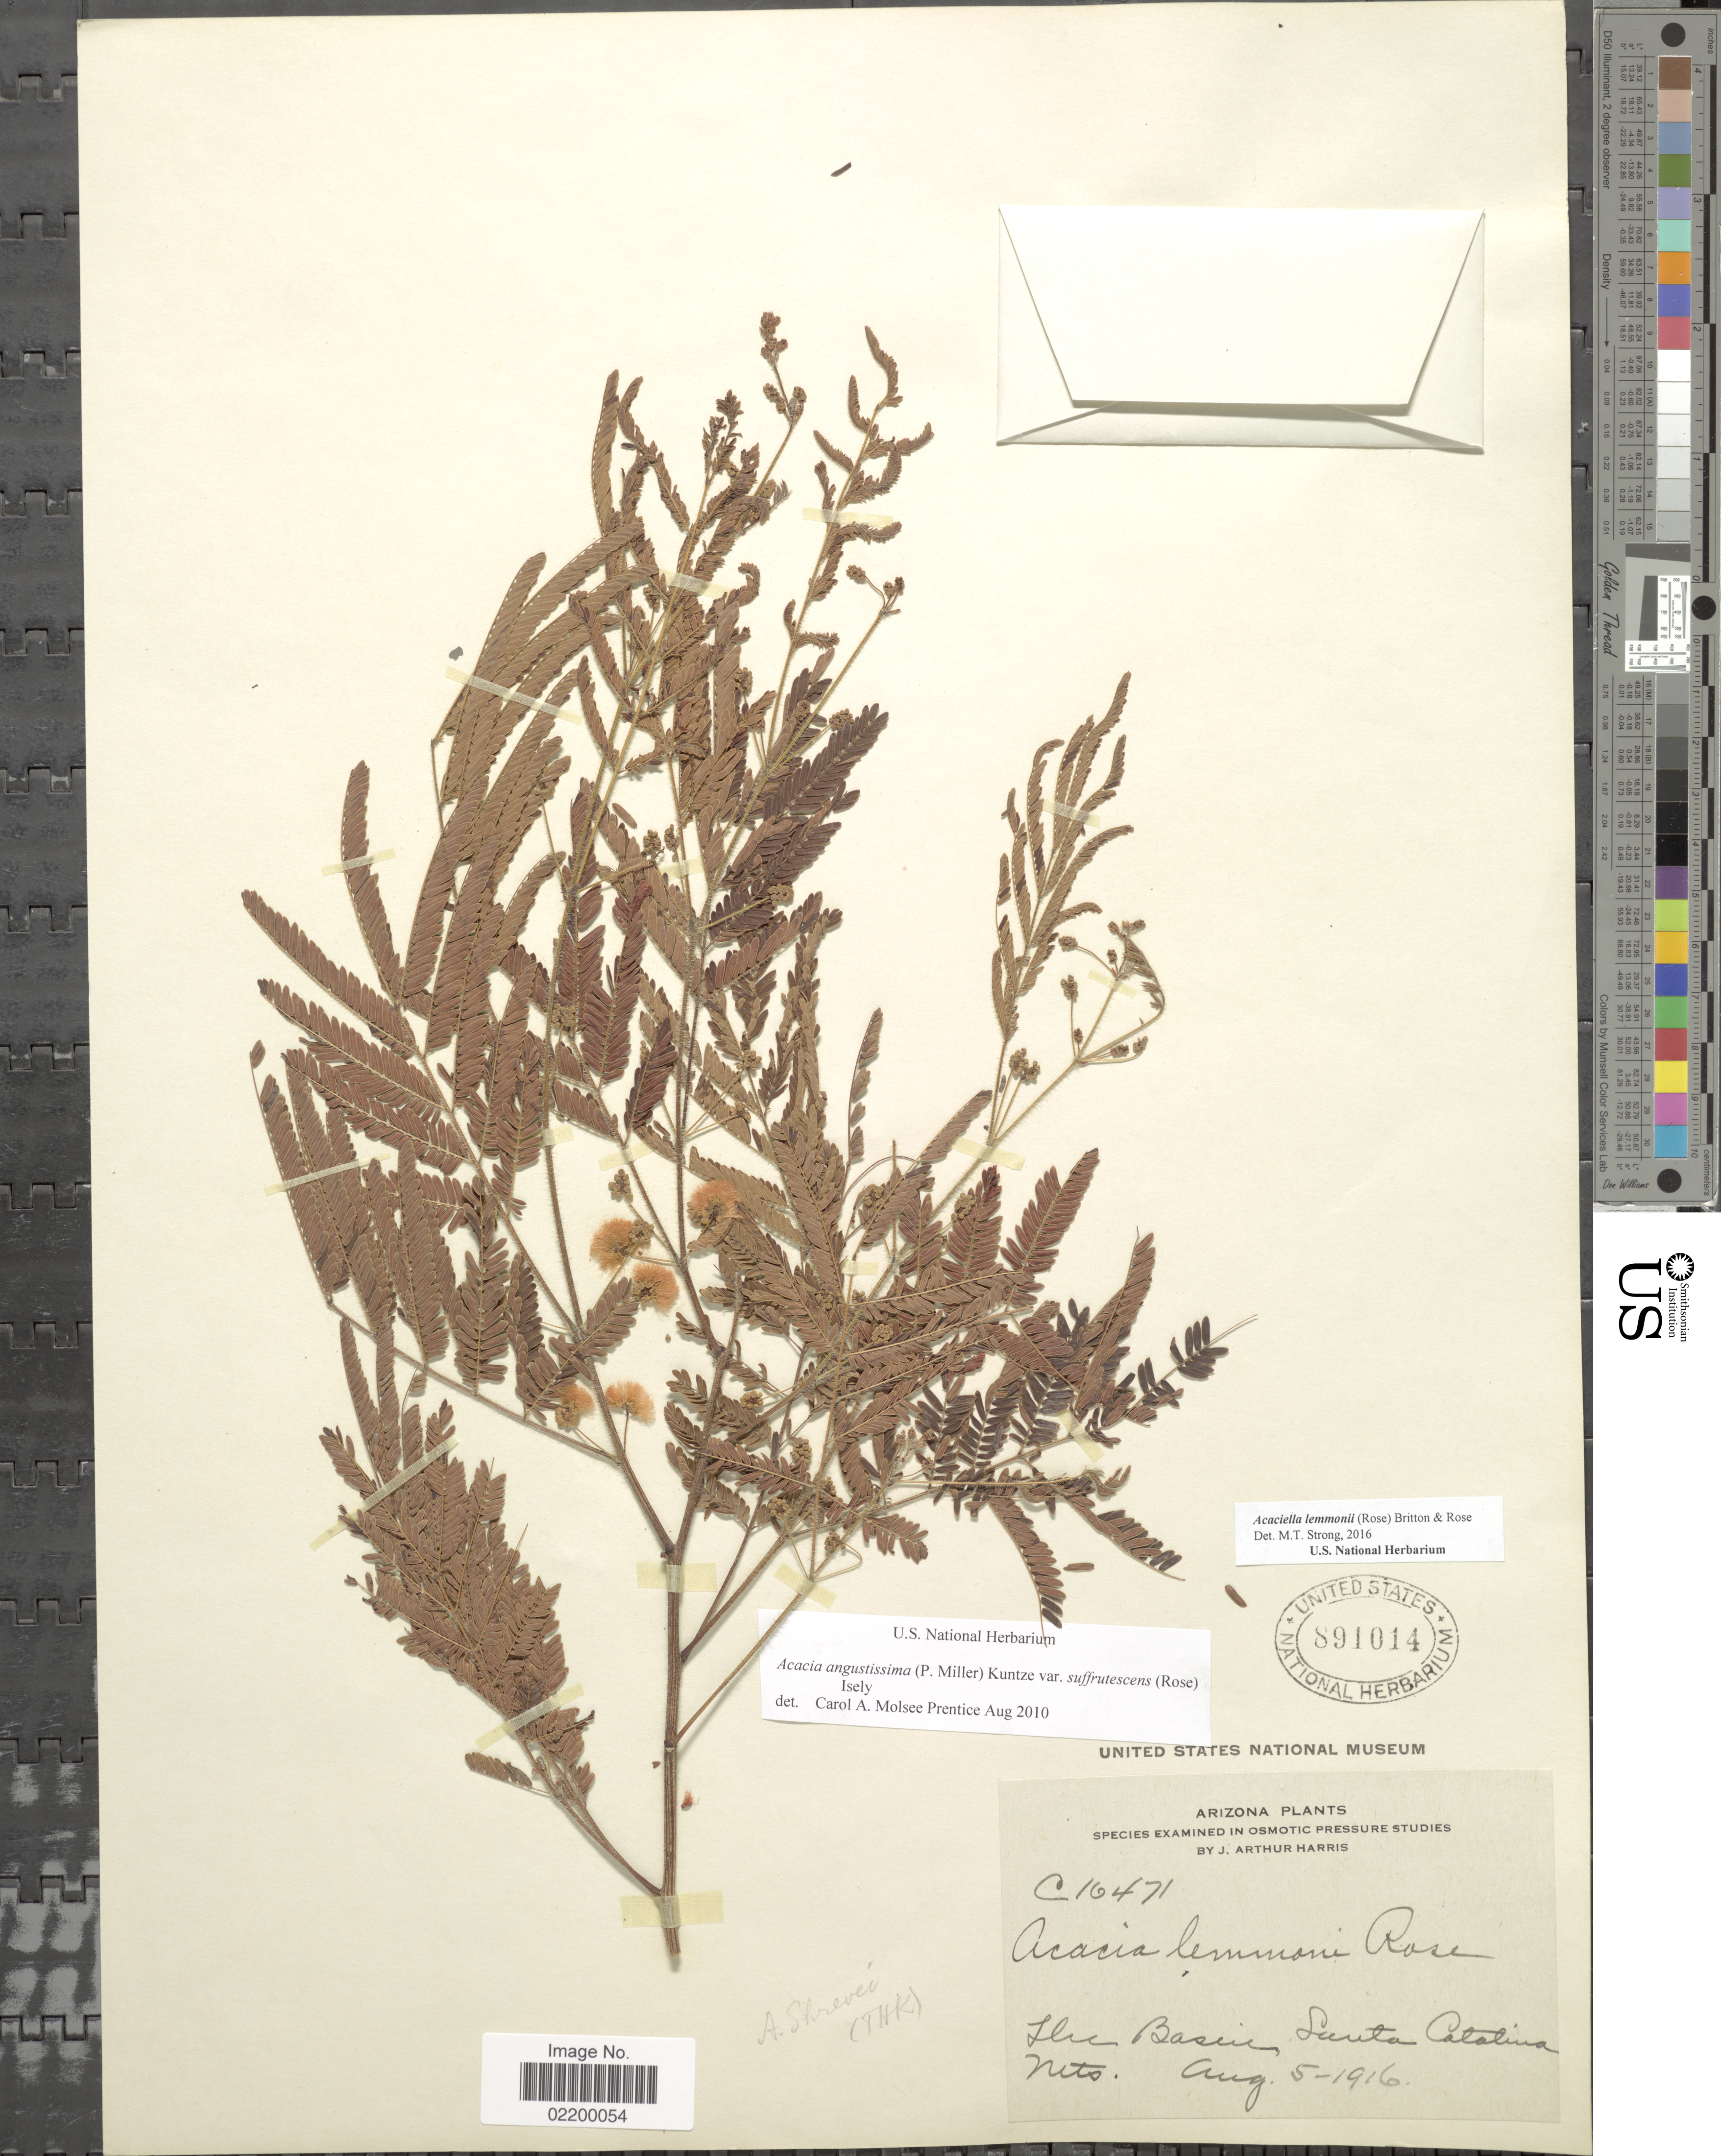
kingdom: Plantae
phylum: Tracheophyta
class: Magnoliopsida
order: Fabales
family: Fabaceae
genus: Acaciella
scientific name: Acaciella lemmonii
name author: (Rose) Britton & Rose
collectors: J. A. Harris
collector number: C16471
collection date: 1916-08-05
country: United States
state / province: Arizona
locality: The Basin, Santa Catalina Mts.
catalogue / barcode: US 891014